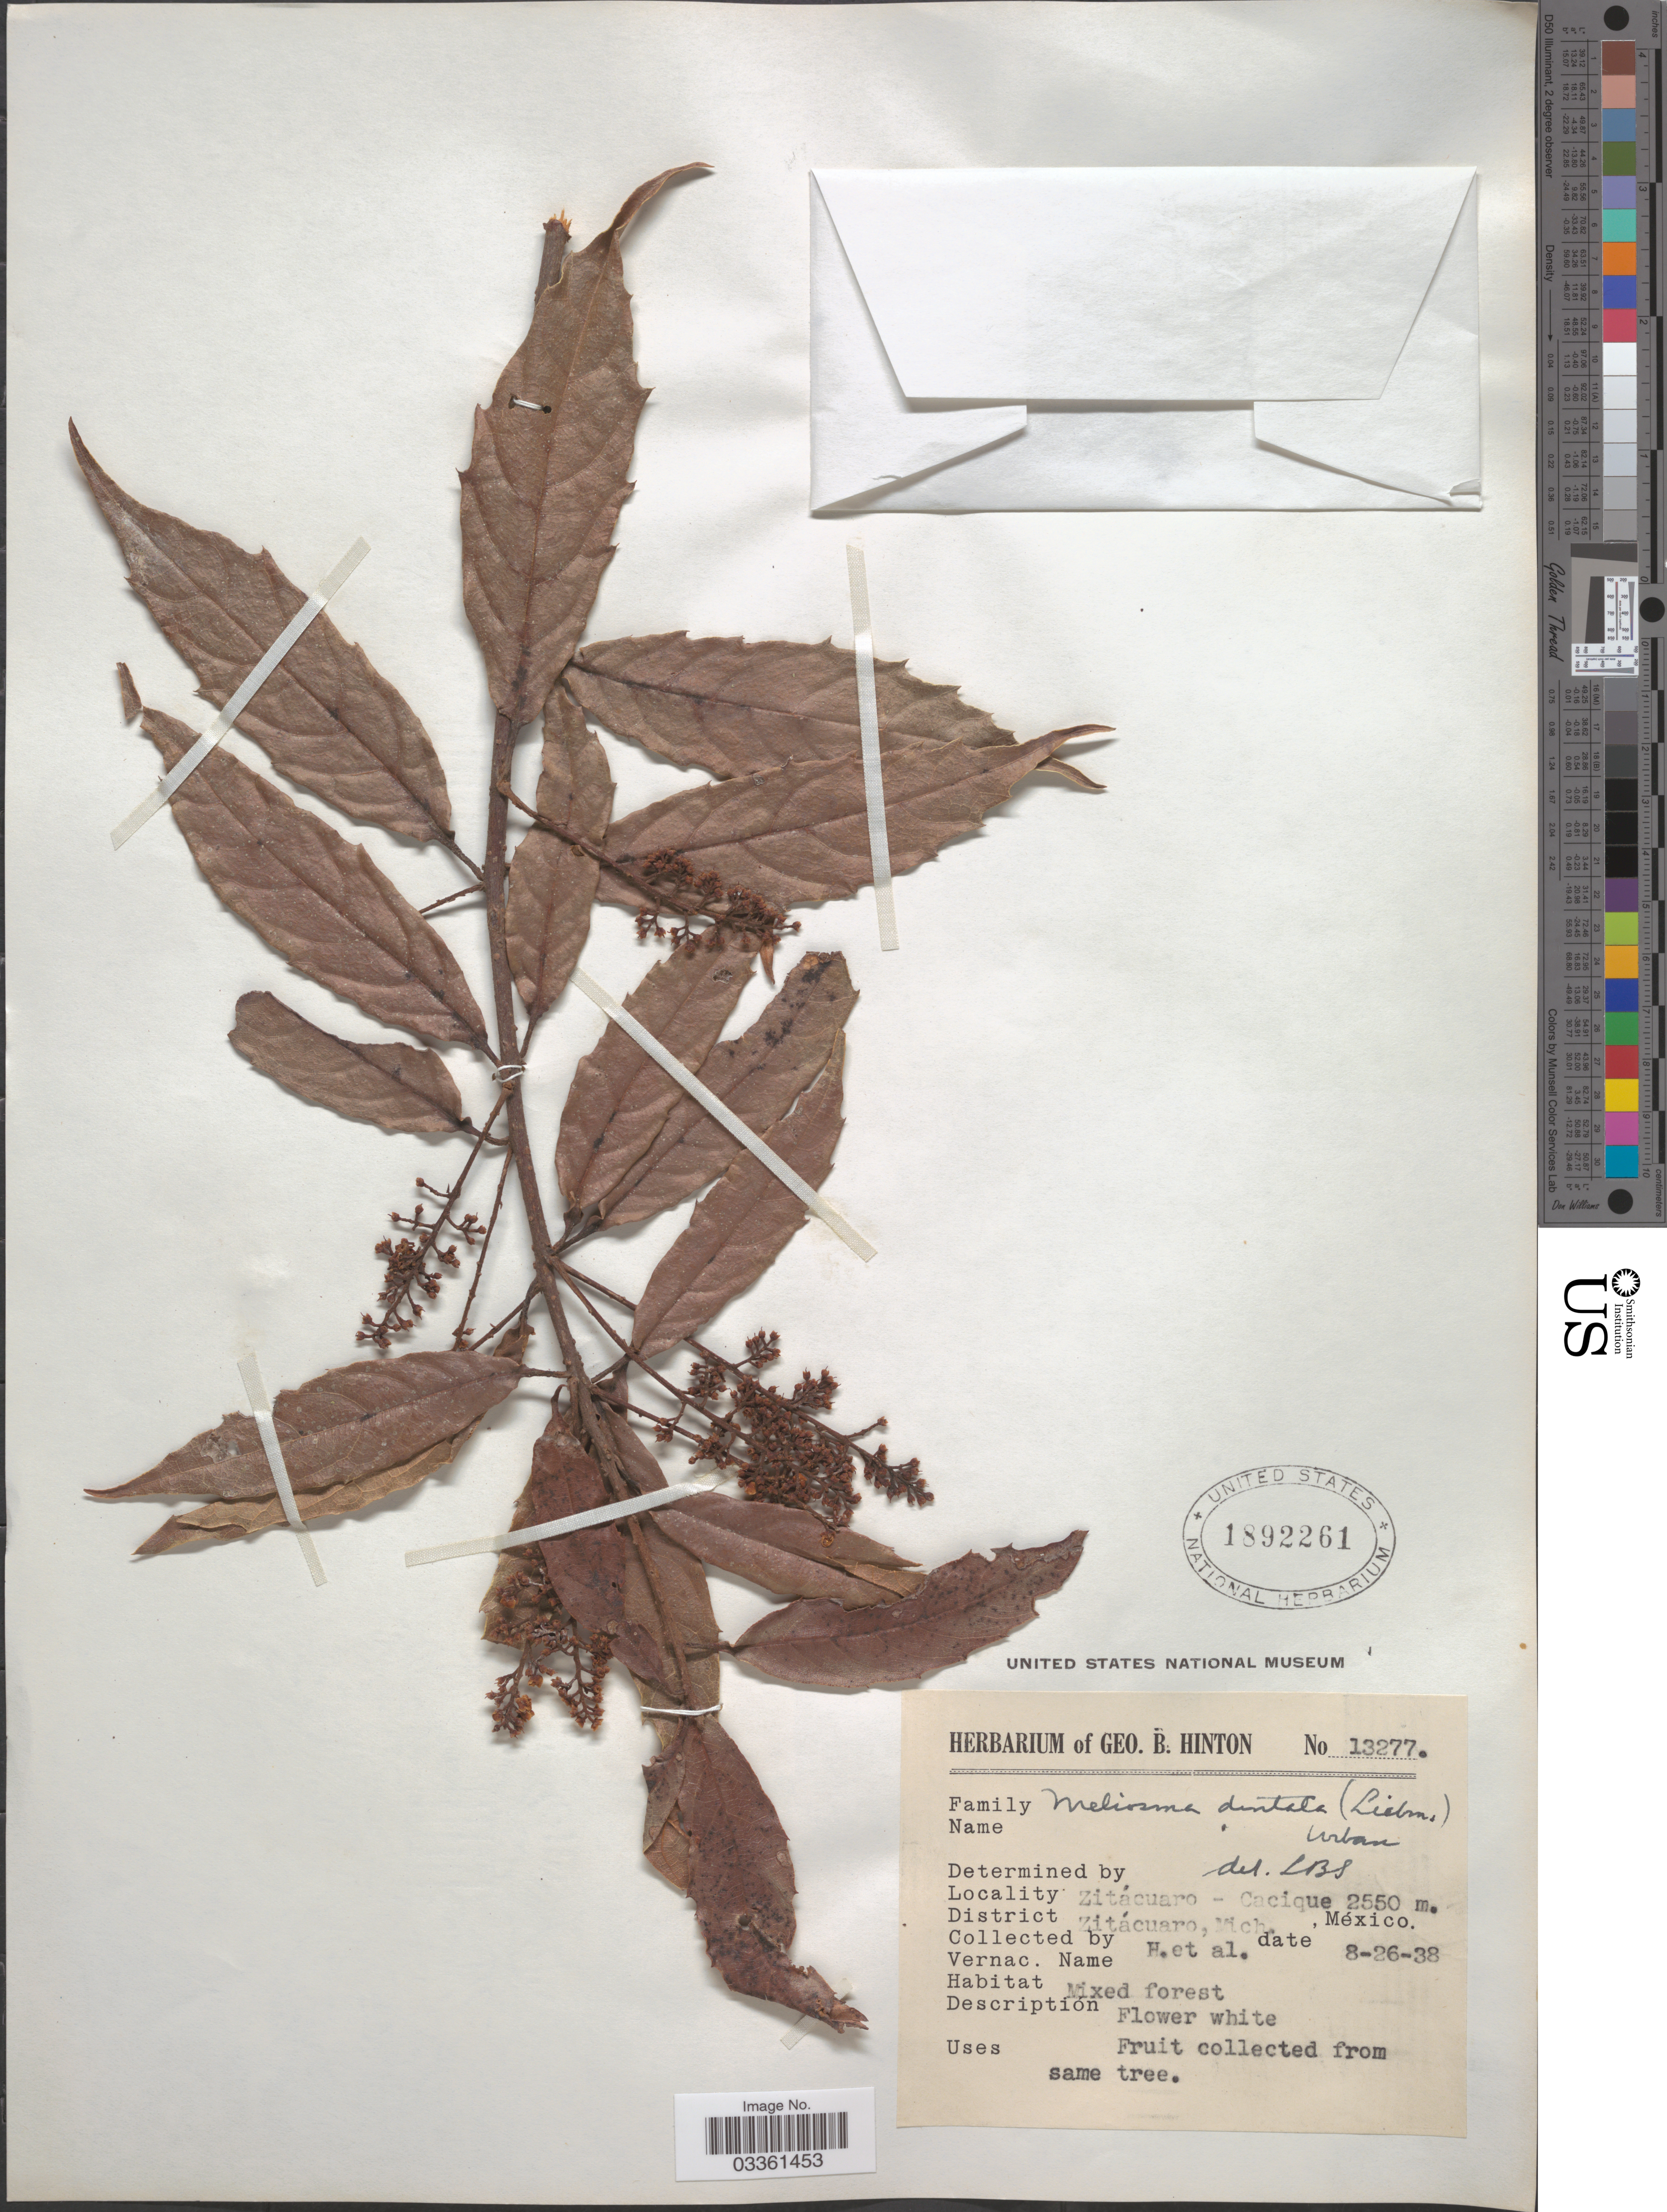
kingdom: Plantae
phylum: Tracheophyta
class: Magnoliopsida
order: Proteales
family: Sabiaceae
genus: Meliosma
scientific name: Meliosma dentata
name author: (Liebm.) Urb.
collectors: G. B. Hinton & et al.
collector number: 13277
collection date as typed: Transcribed d/m/y: 26/8/38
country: Mexico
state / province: Michoacán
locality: Zitácuaro-Cacique. District Zitácuaro.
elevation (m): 2550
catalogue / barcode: US 1892261